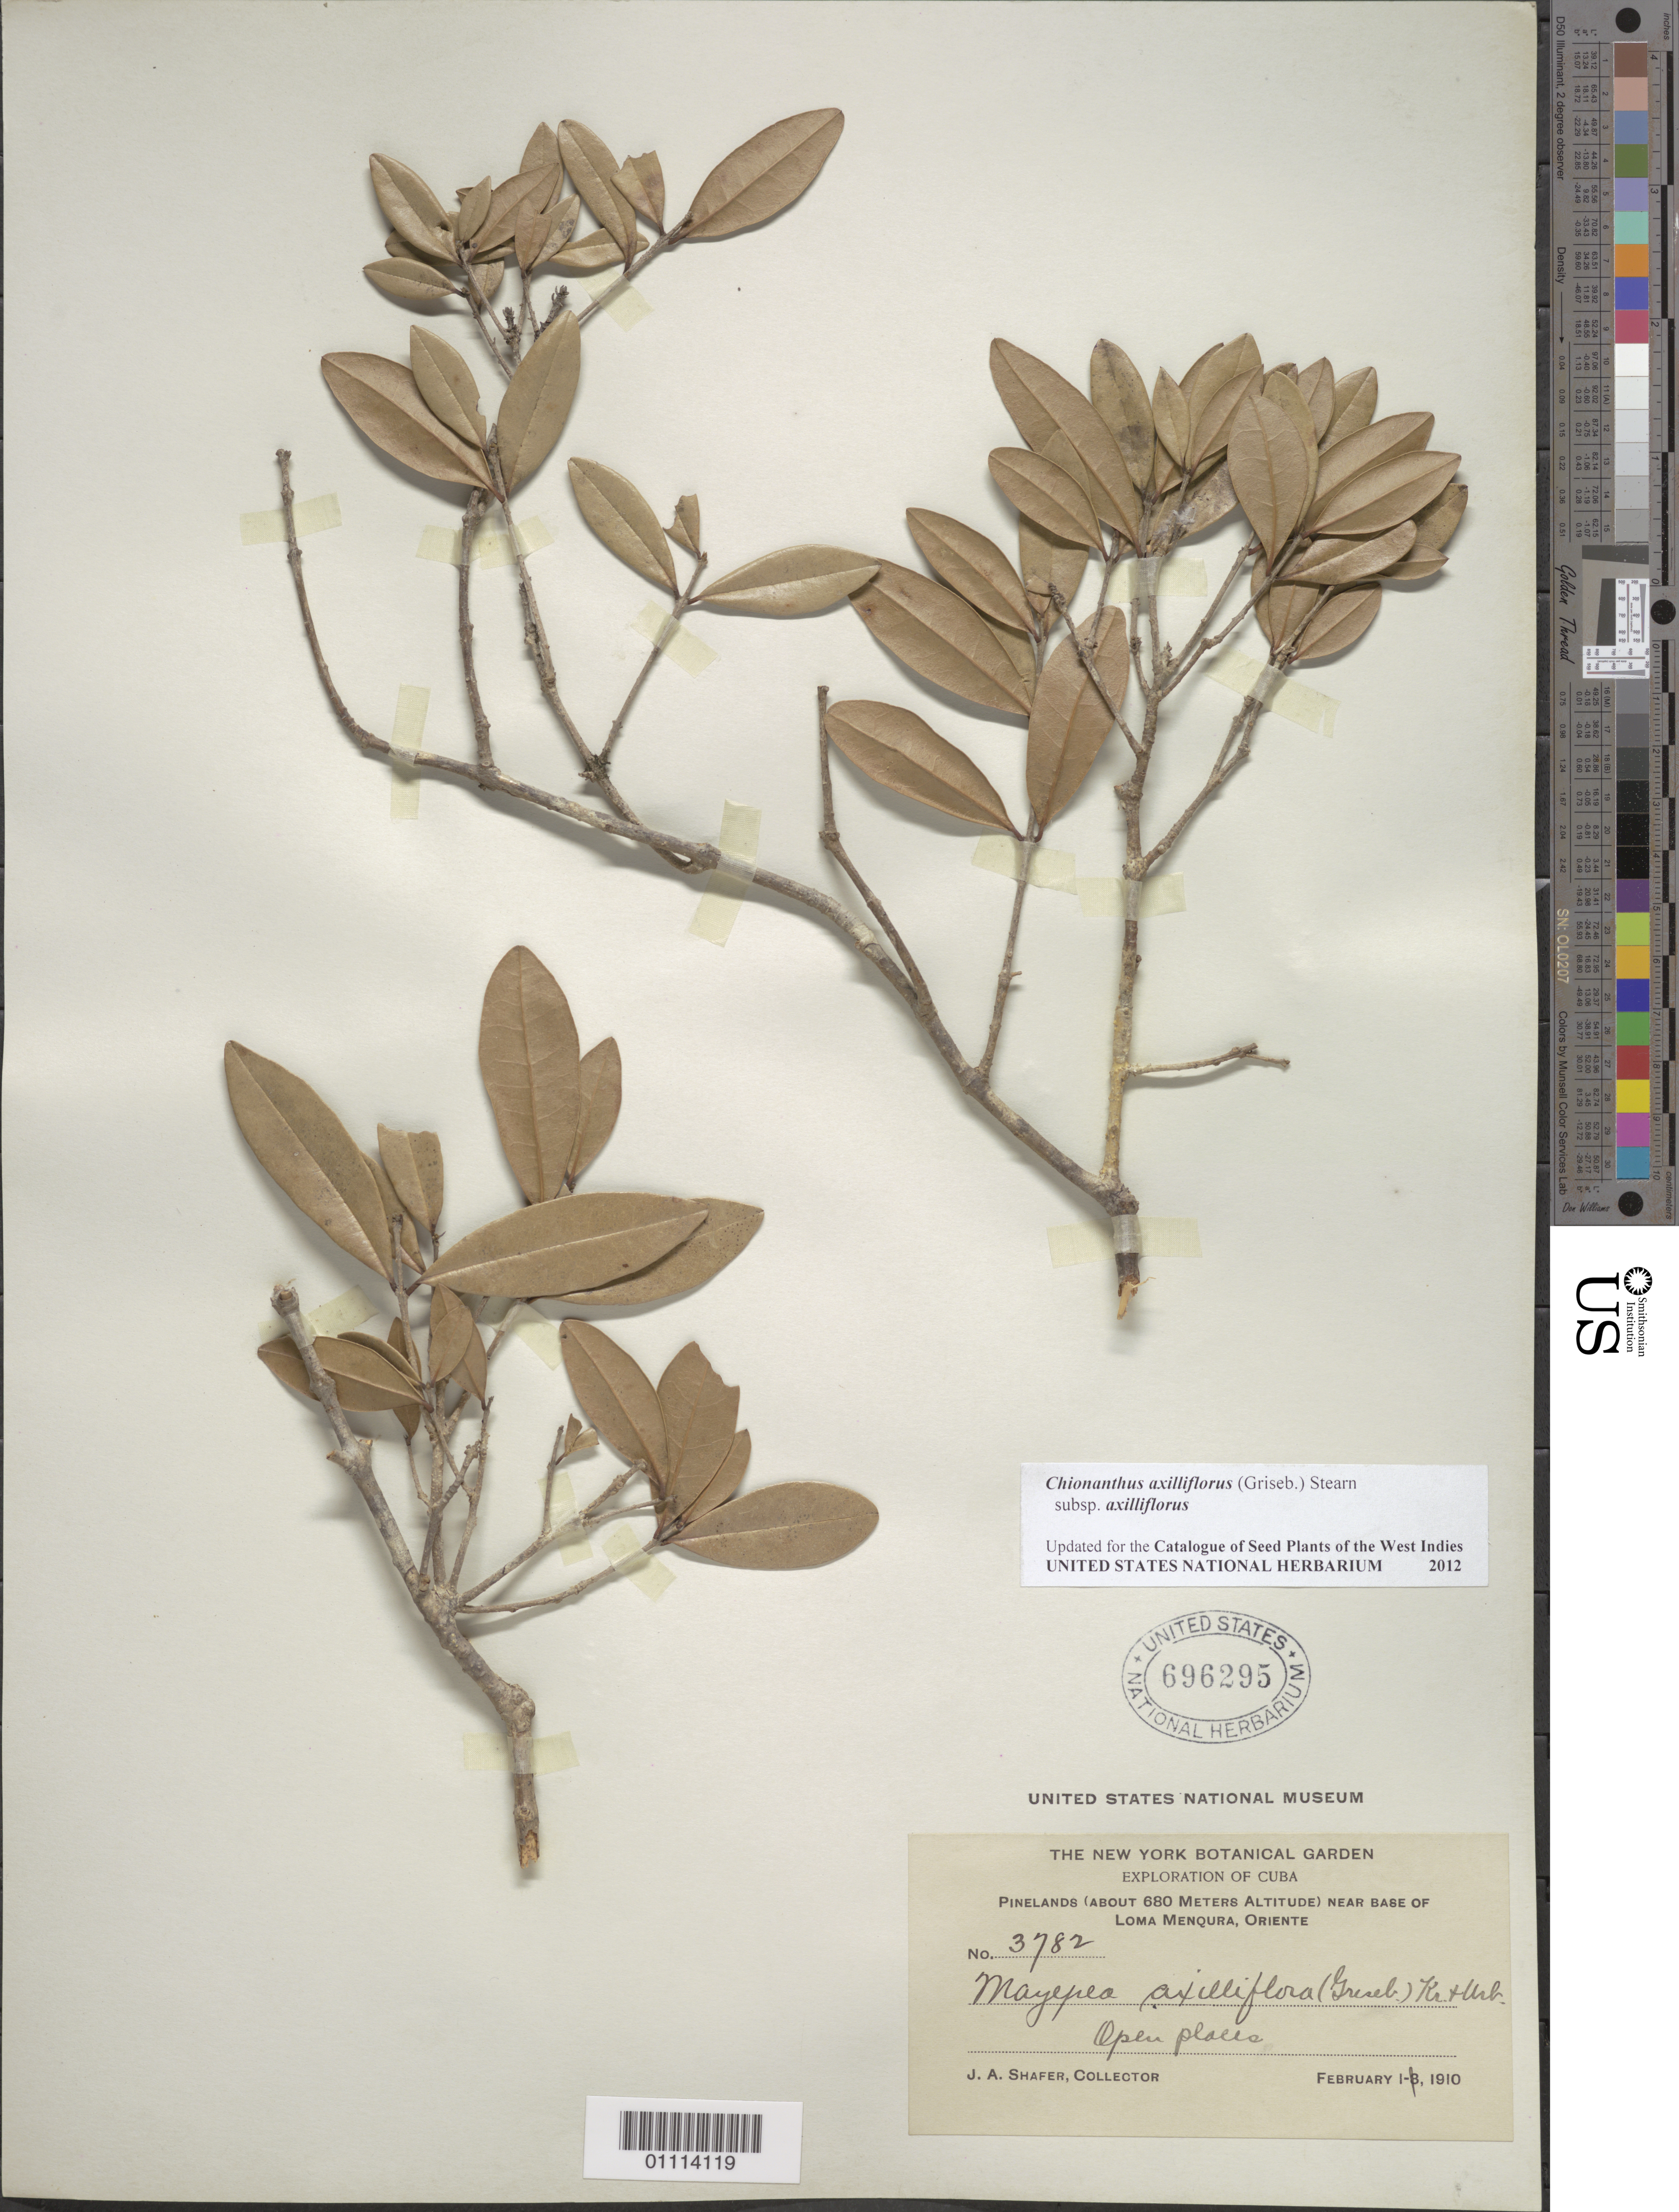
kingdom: Plantae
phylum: Tracheophyta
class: Magnoliopsida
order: Lamiales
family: Oleaceae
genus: Linociera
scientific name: Linociera axilliflora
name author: Griseb.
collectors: J. A. Shafer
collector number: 3782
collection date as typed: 01 Feb 1910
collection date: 1910-02-01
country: Cuba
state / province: Holguín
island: Cuba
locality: Pinelands near base of Loma Menqura, Oriente: open places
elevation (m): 680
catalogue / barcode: US 696295